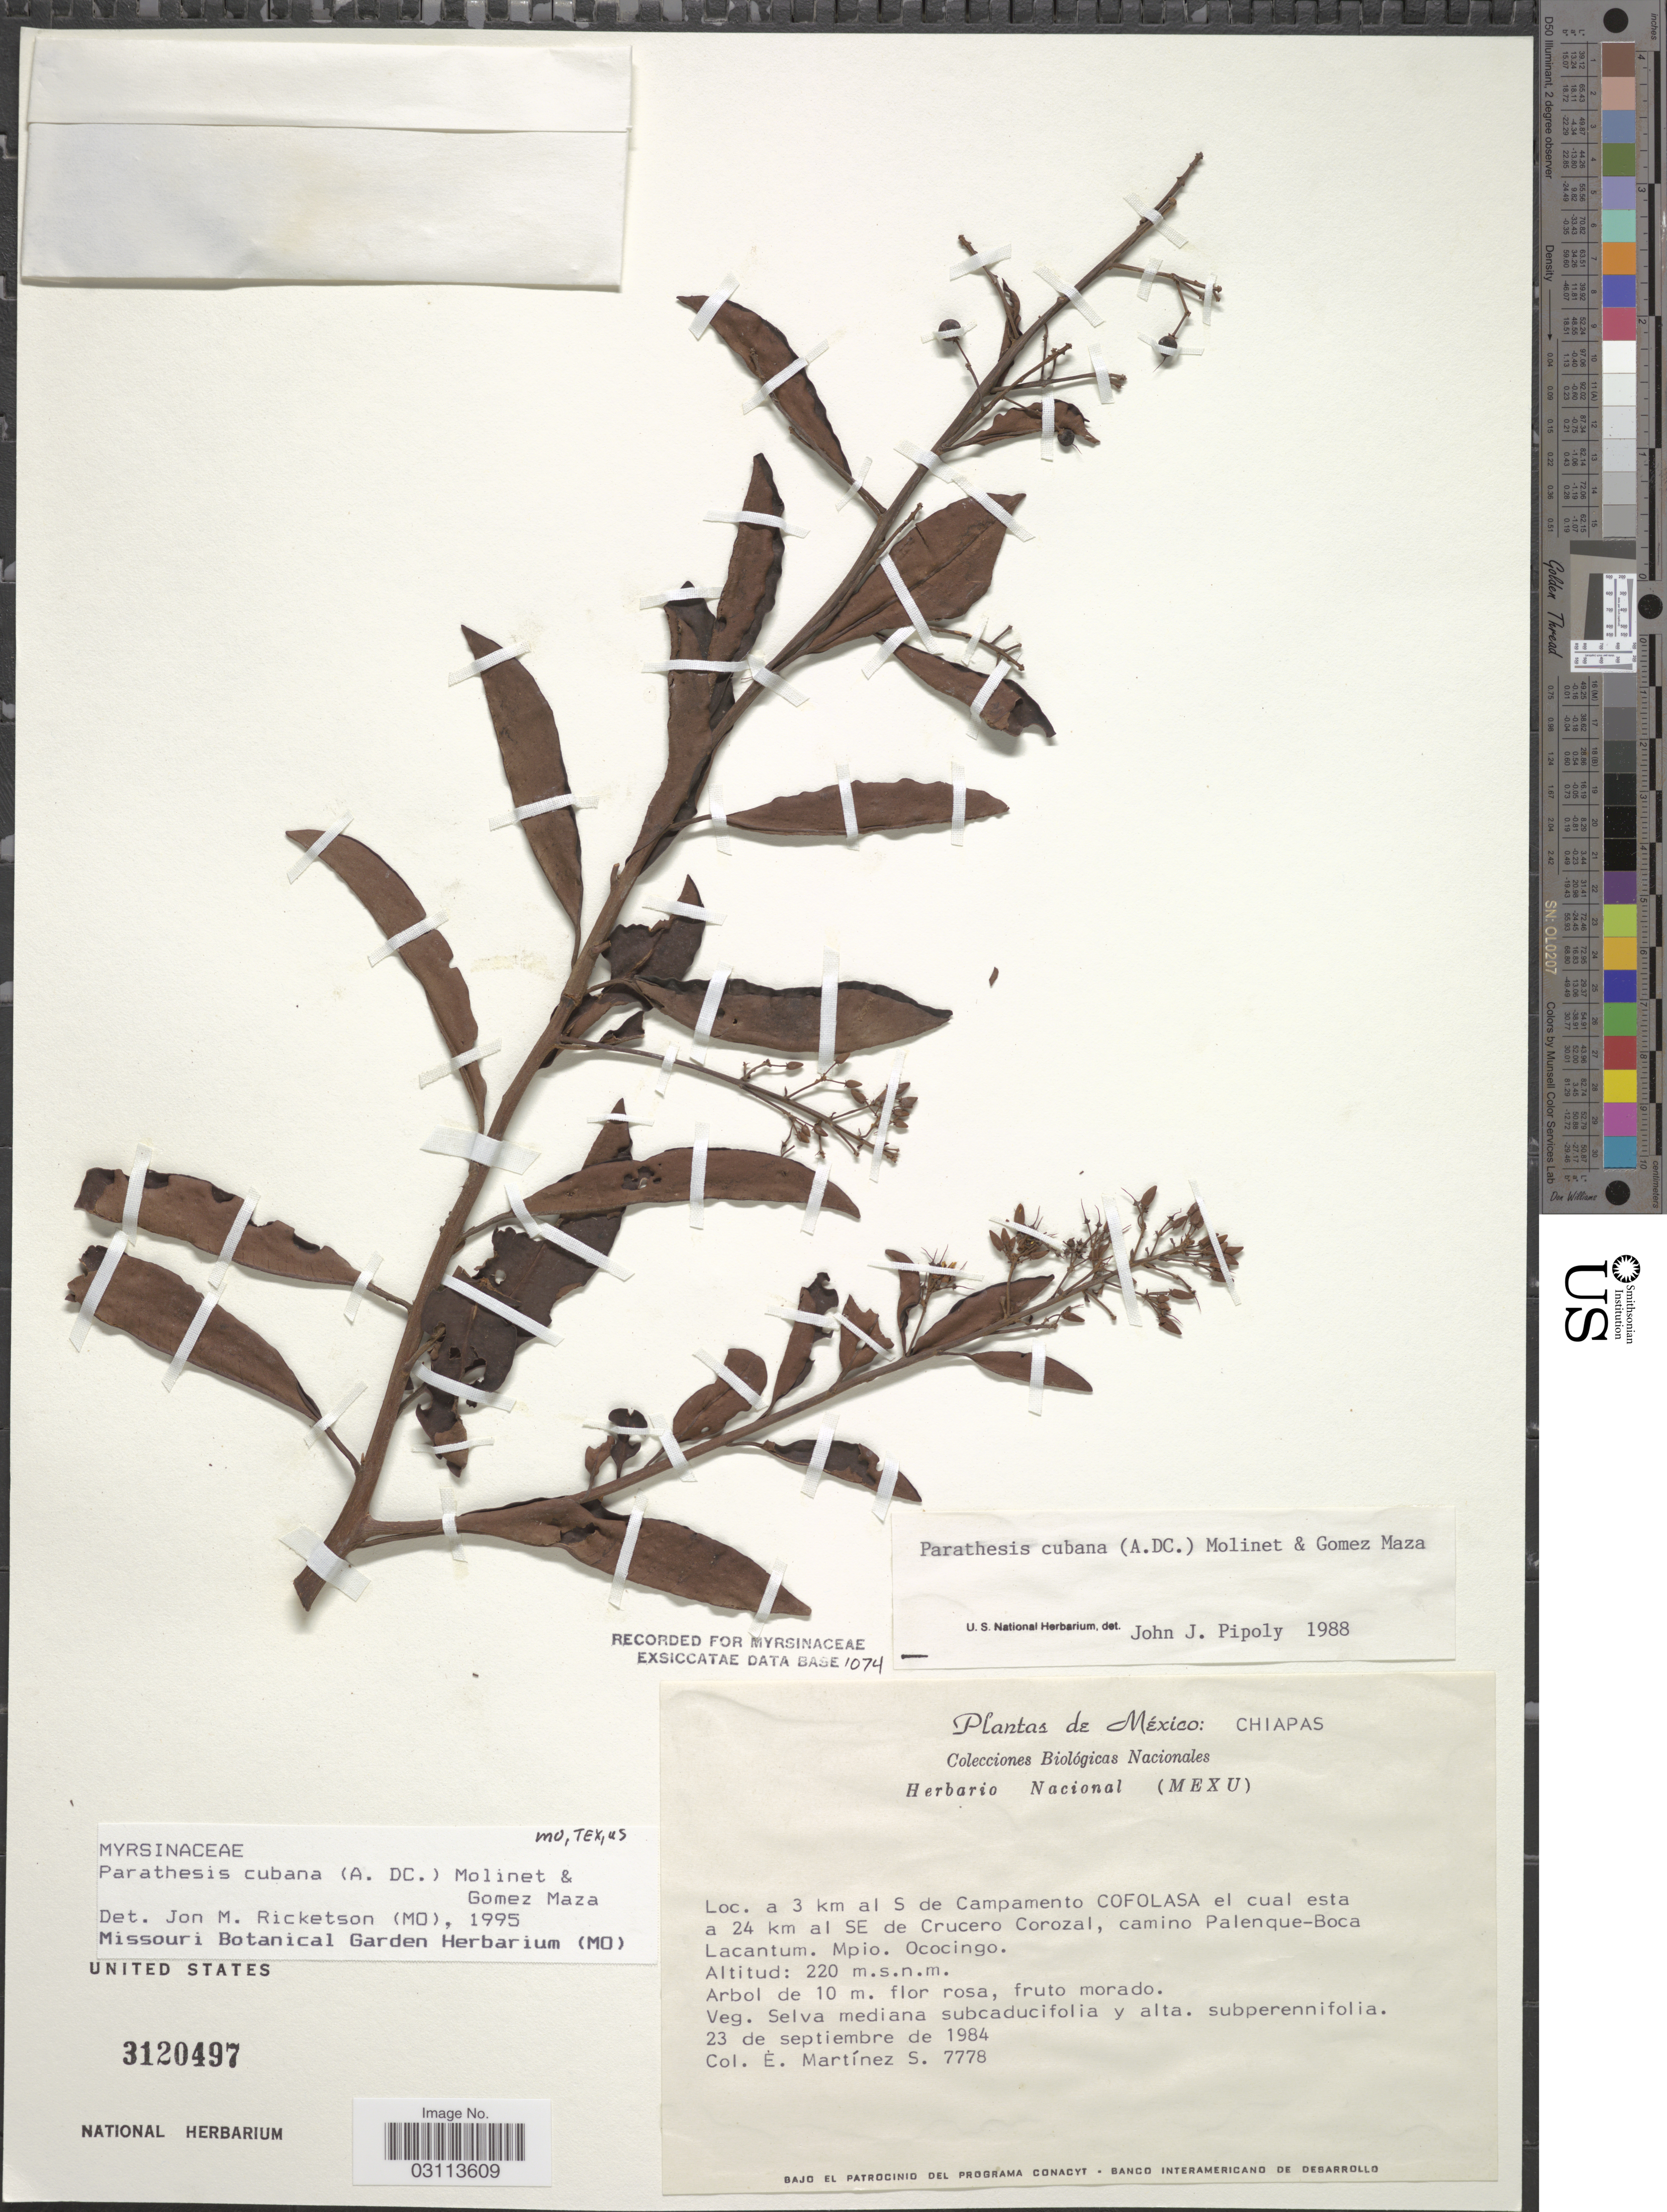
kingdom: Plantae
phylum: Tracheophyta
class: Magnoliopsida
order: Ericales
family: Primulaceae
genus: Parathesis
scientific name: Parathesis cubana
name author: (A. DC.) Molinet & M. Gómez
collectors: E. M. Martínez S.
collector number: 7778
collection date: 1984-09-23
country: Mexico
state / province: Chiapas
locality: A 3 km al S de Campamento COFOLASA el cual esta a 24 km al SE de Crucero Corozal, camino Palenque-Boca Lacantum. Mpio. Ococingo.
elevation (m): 220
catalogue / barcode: US 3120497